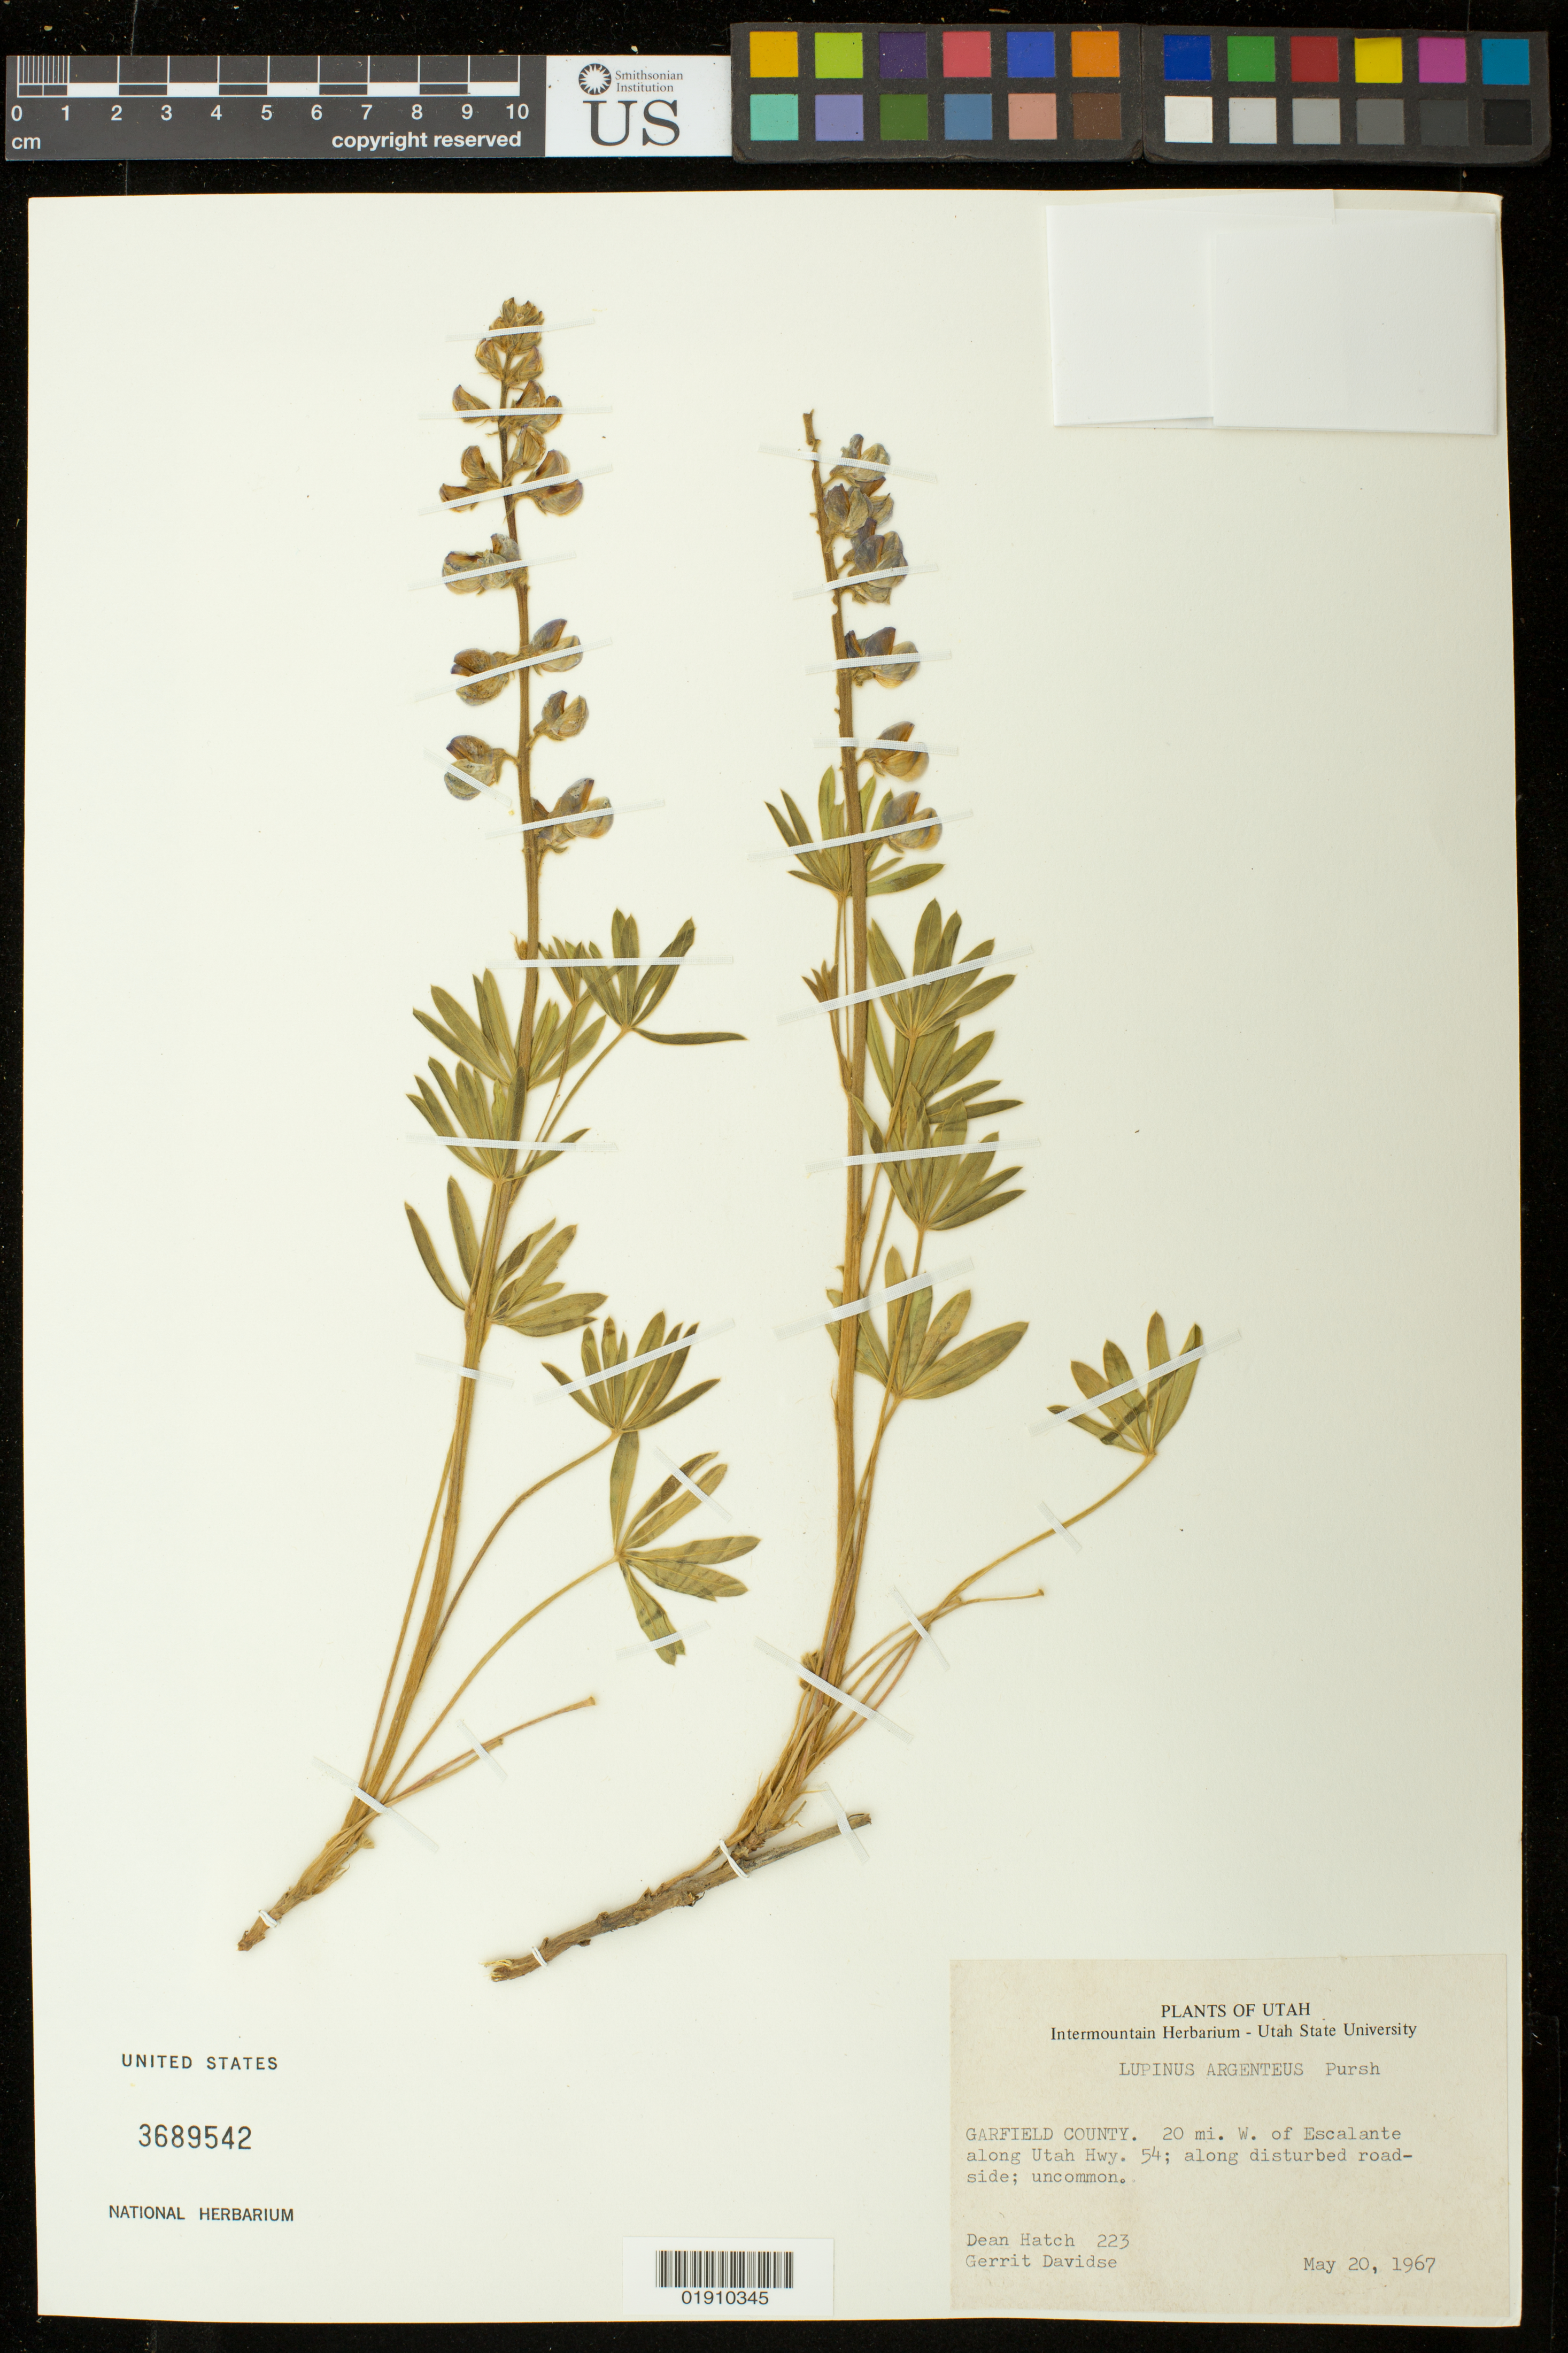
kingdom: Plantae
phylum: Tracheophyta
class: Magnoliopsida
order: Fabales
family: Fabaceae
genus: Lupinus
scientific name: Lupinus argenteus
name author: Pursh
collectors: D. Hatch & G. Davidse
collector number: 223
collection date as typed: May 20, 1967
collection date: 1967-05-20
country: United States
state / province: Utah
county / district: Garfield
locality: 20 mi. W of Escalante along Utah Hwy. 54; along disturbed roadside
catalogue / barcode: US 3689542